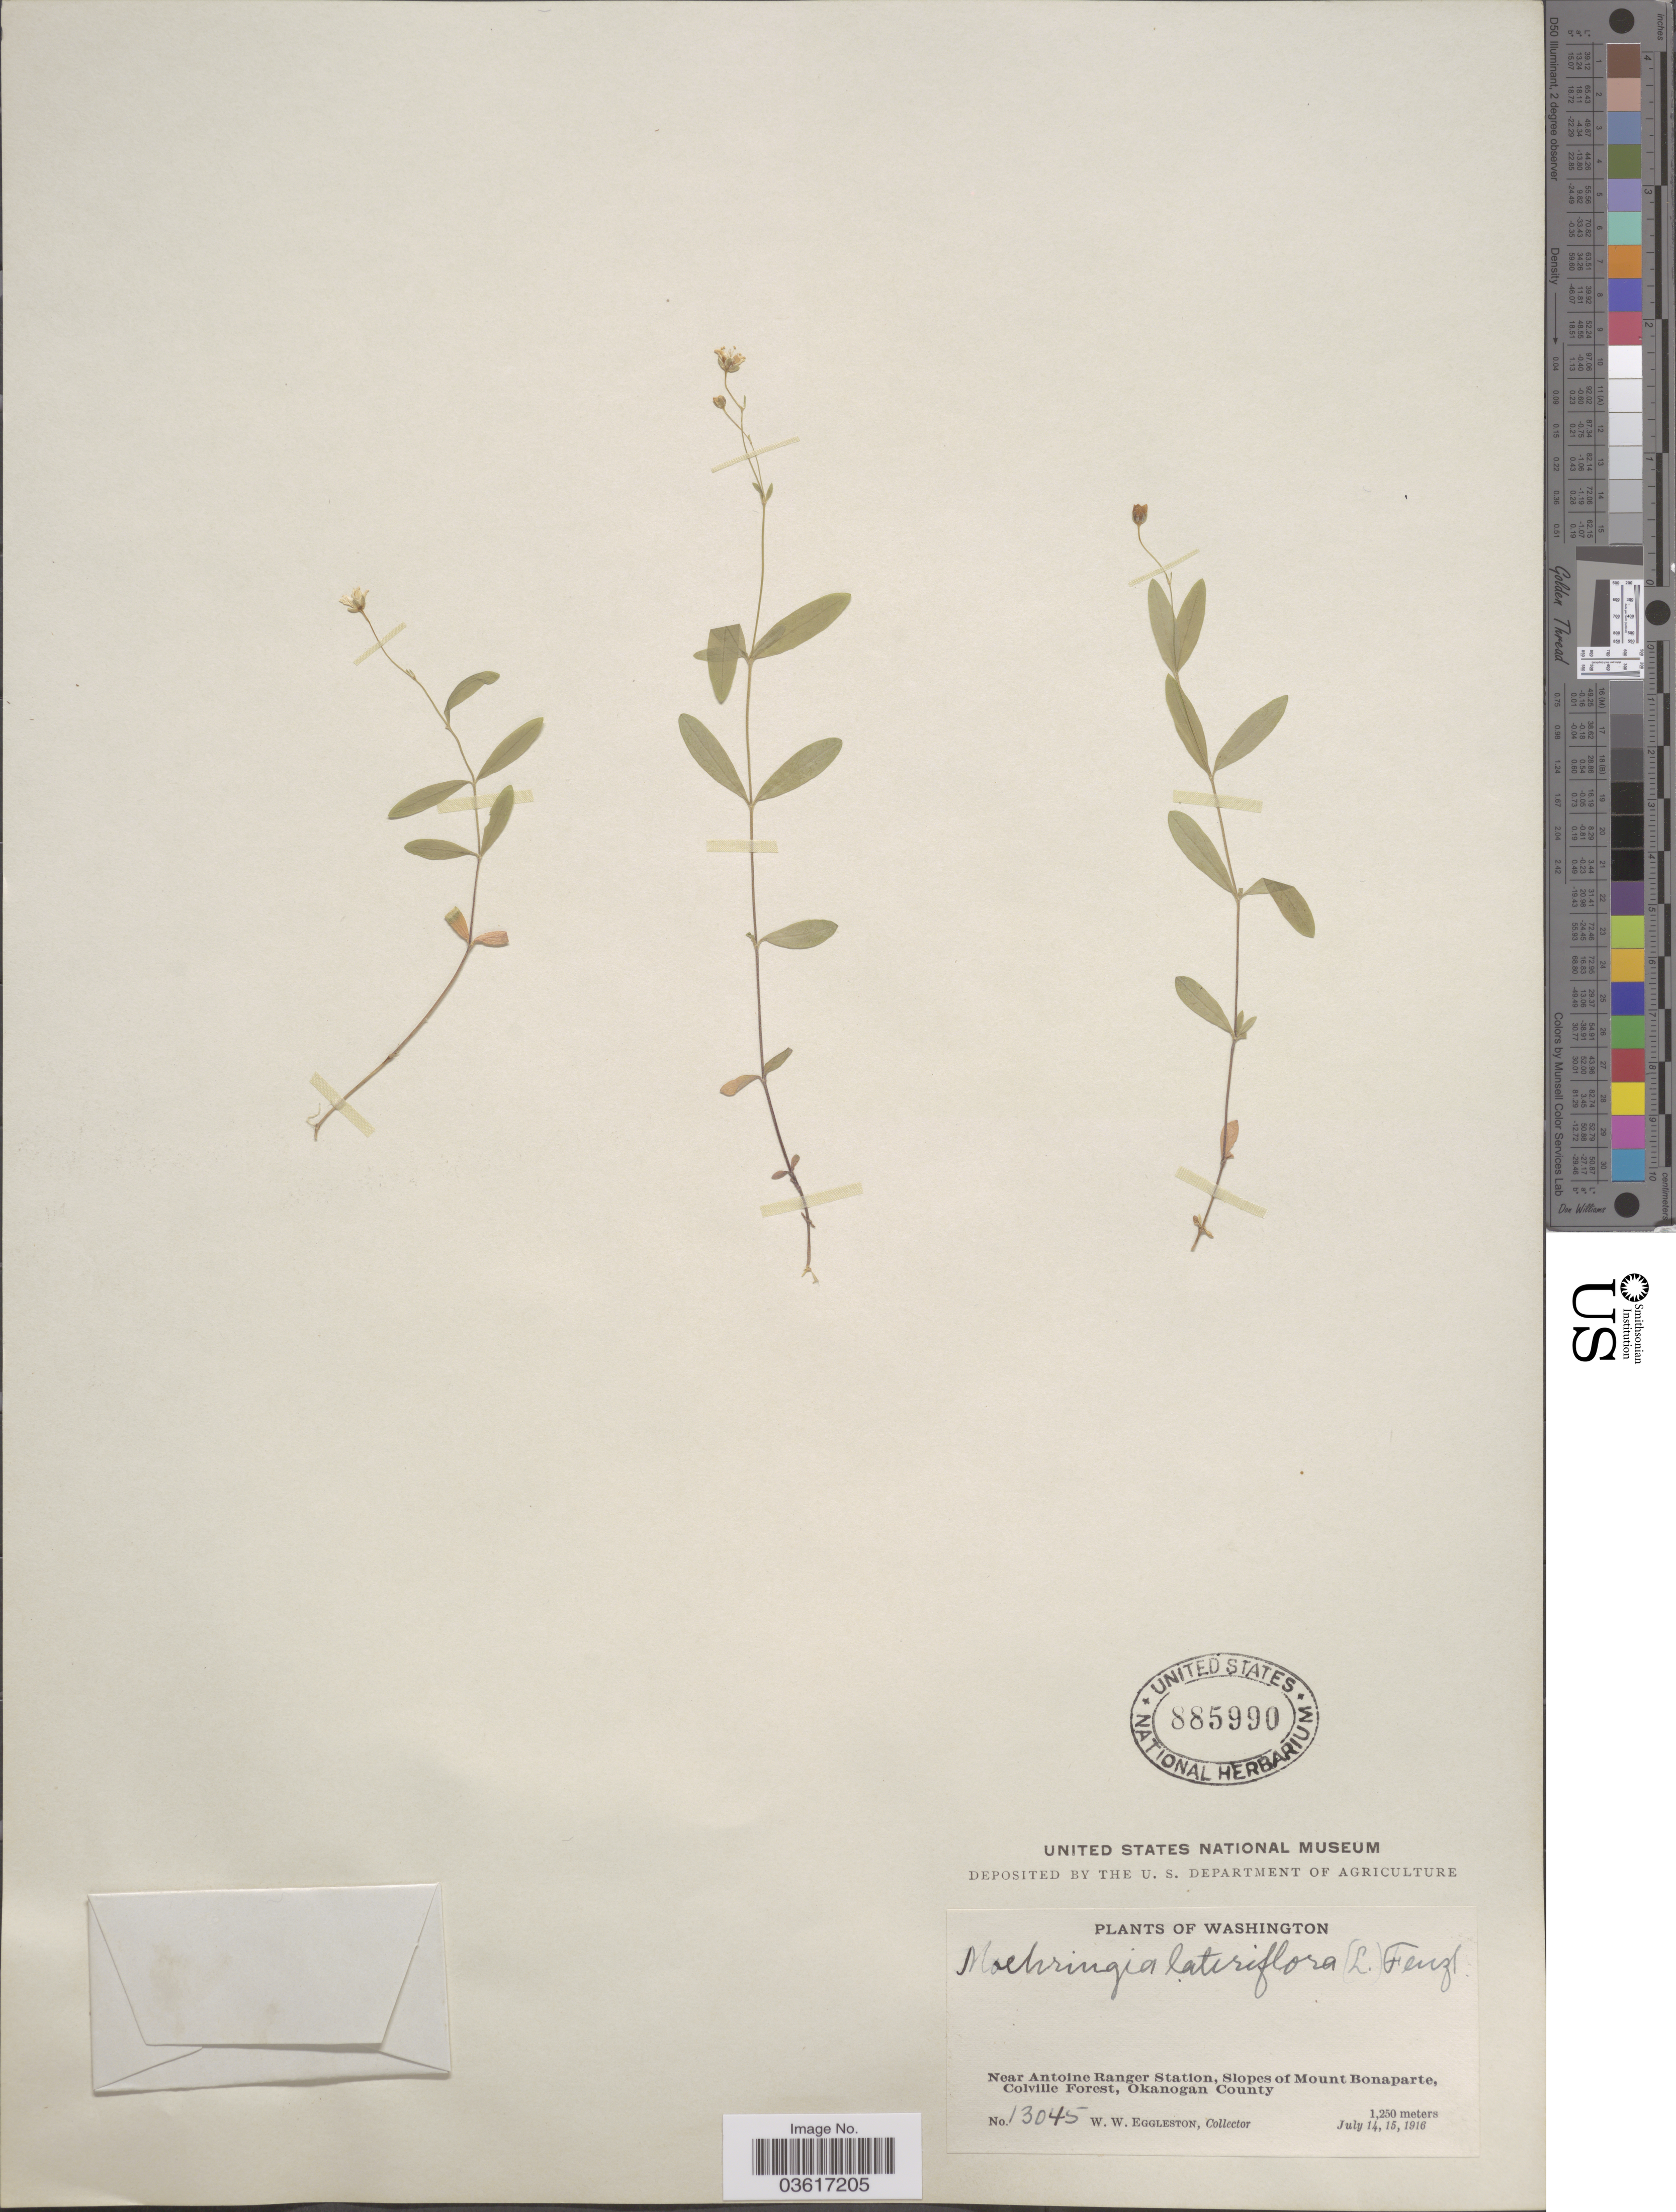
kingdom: Plantae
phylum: Tracheophyta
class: Magnoliopsida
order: Caryophyllales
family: Caryophyllaceae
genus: Moehringia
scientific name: Moehringia lateriflora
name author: (L.) Fenzl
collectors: W. W. Eggleston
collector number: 13045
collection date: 1916-07-14/1916-07-15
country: United States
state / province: Washington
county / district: Okanogan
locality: Near Antoine Ranger Station, Slopes of Mount Bonaparte, Colville Forest, Okanogan County.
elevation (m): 1250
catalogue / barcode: US 885990